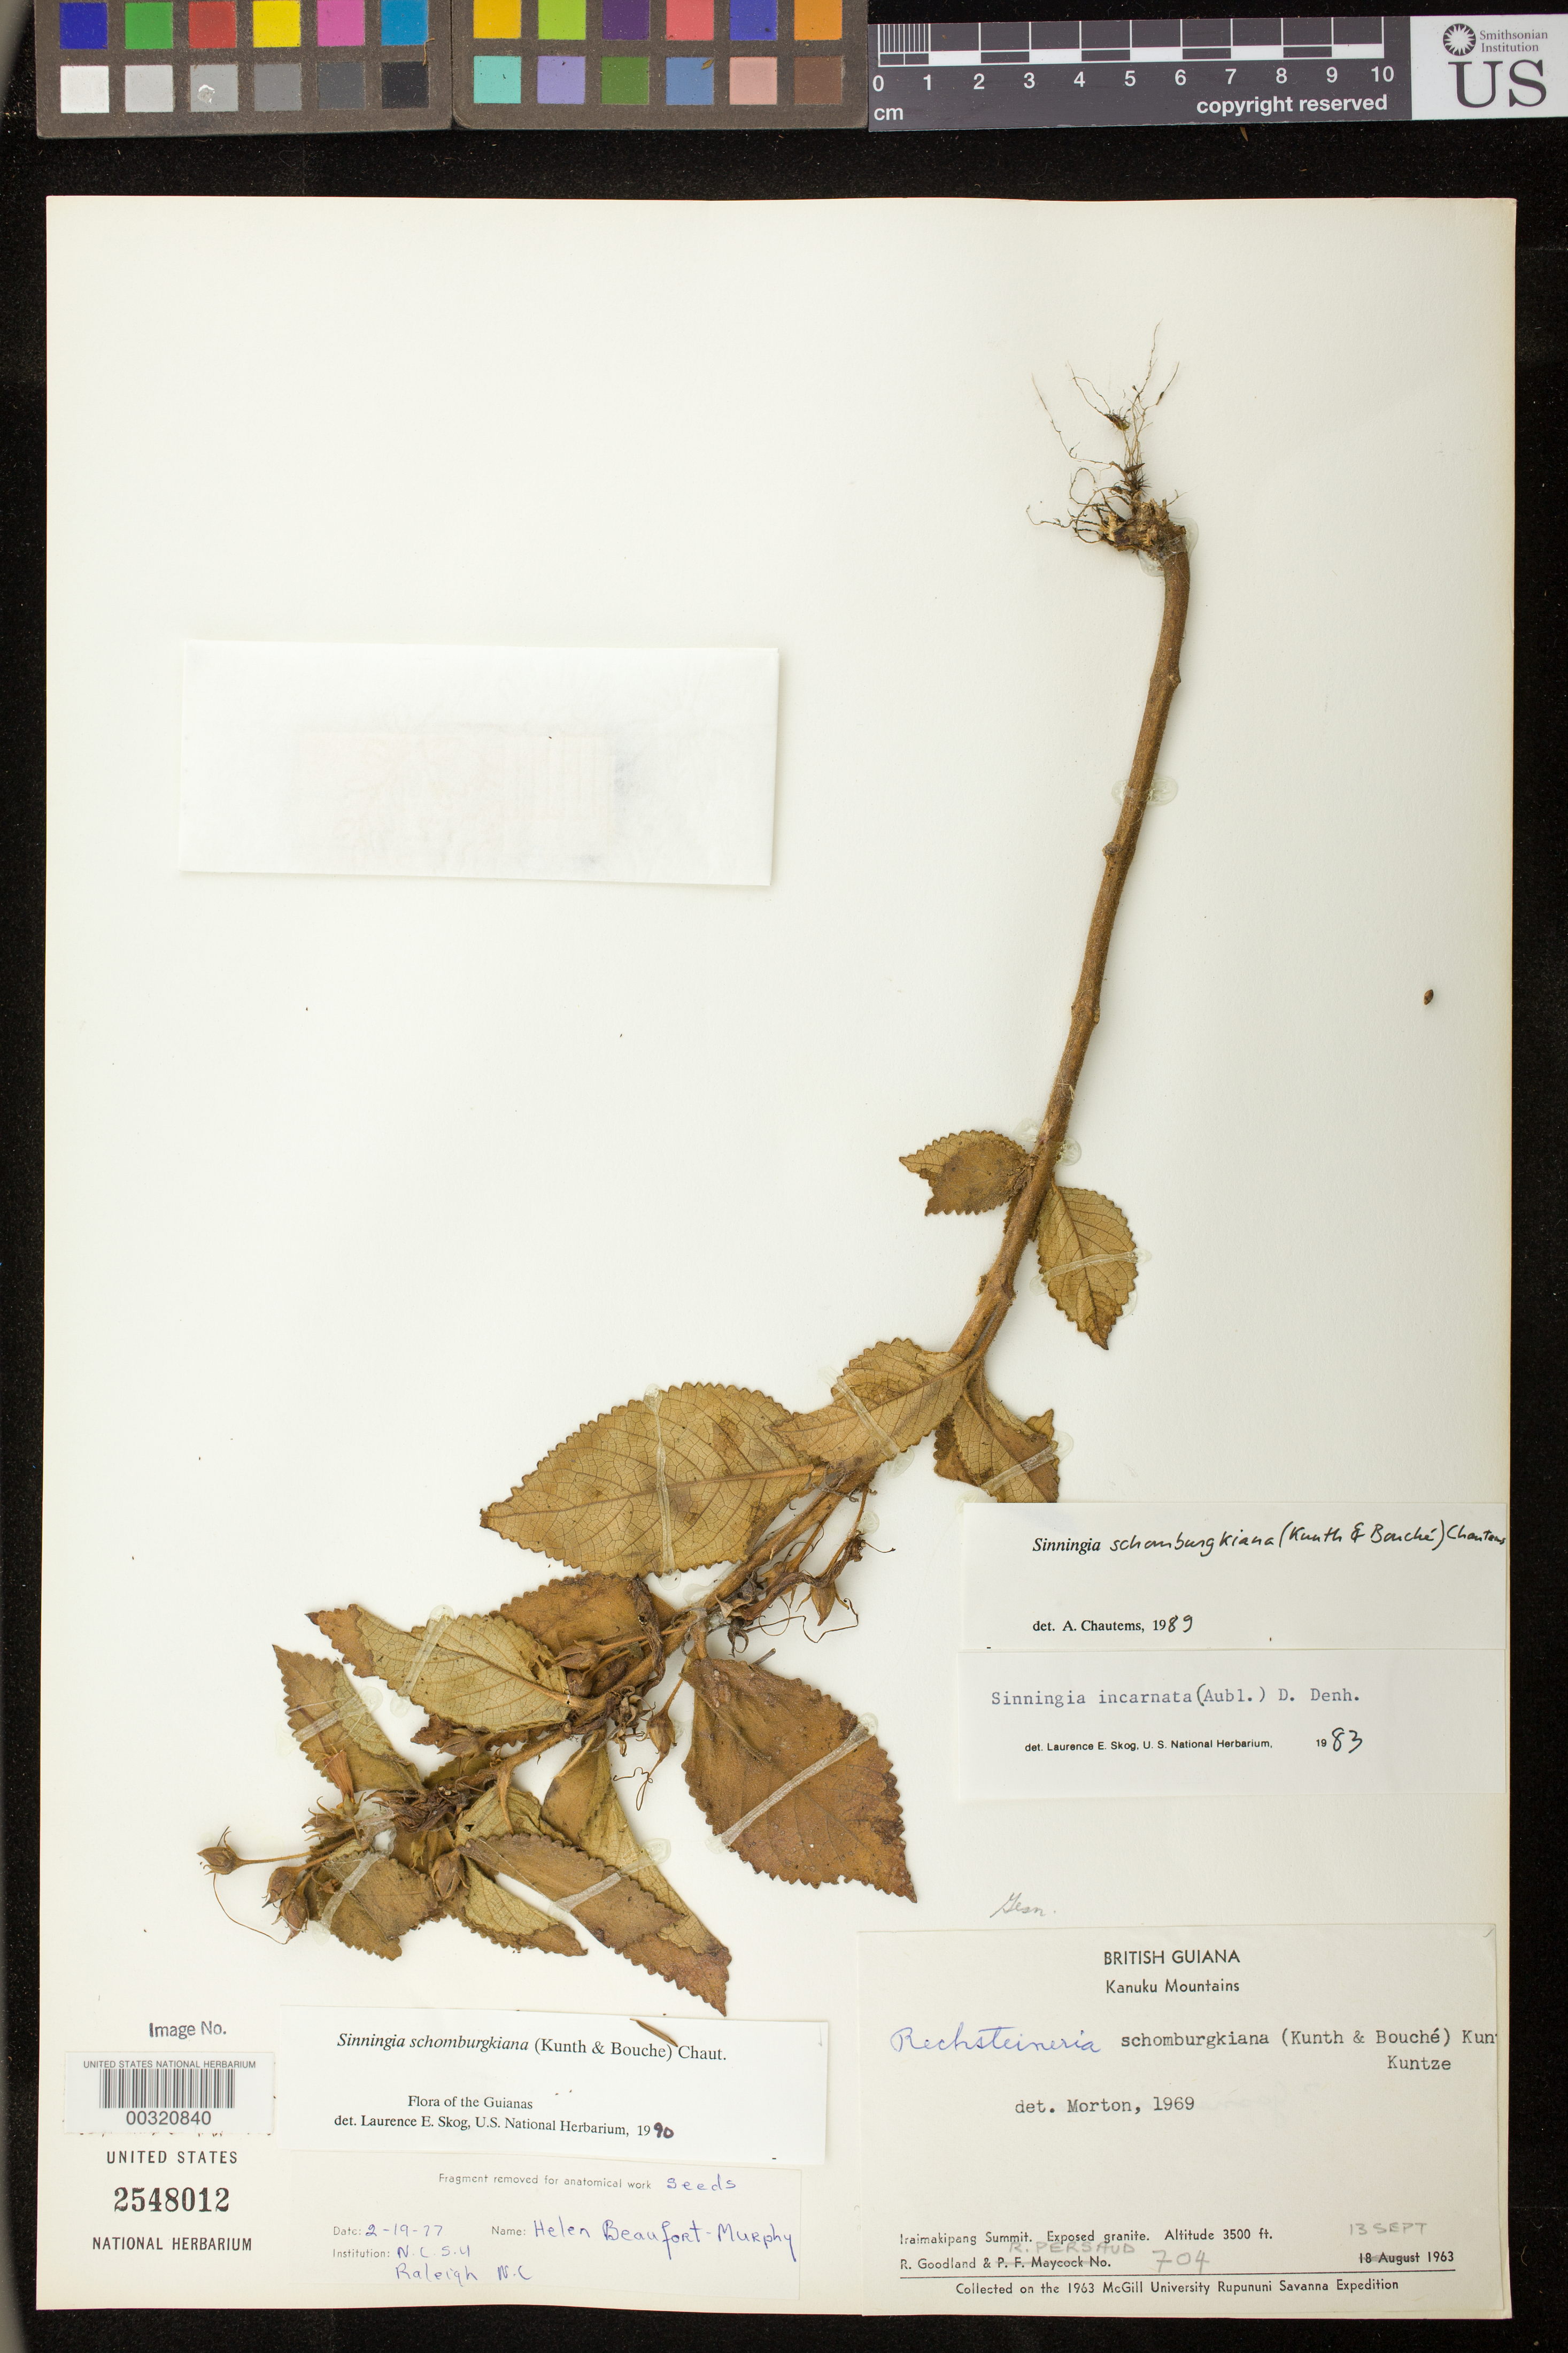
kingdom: Plantae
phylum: Tracheophyta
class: Magnoliopsida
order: Lamiales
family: Gesneriaceae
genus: Sinningia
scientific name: Sinningia schomburgkiana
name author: (Kunth & C.D. Bouché) Chautems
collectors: R. Goodland & R. Persaud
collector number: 704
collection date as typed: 13 Sep 1963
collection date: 1963-09-13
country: Guyana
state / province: U. Takutu-U. Essequibo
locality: Rupununi, Kanuku Mountains, Iraimakipang summit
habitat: Exposed granite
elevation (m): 1067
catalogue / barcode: US 2548012